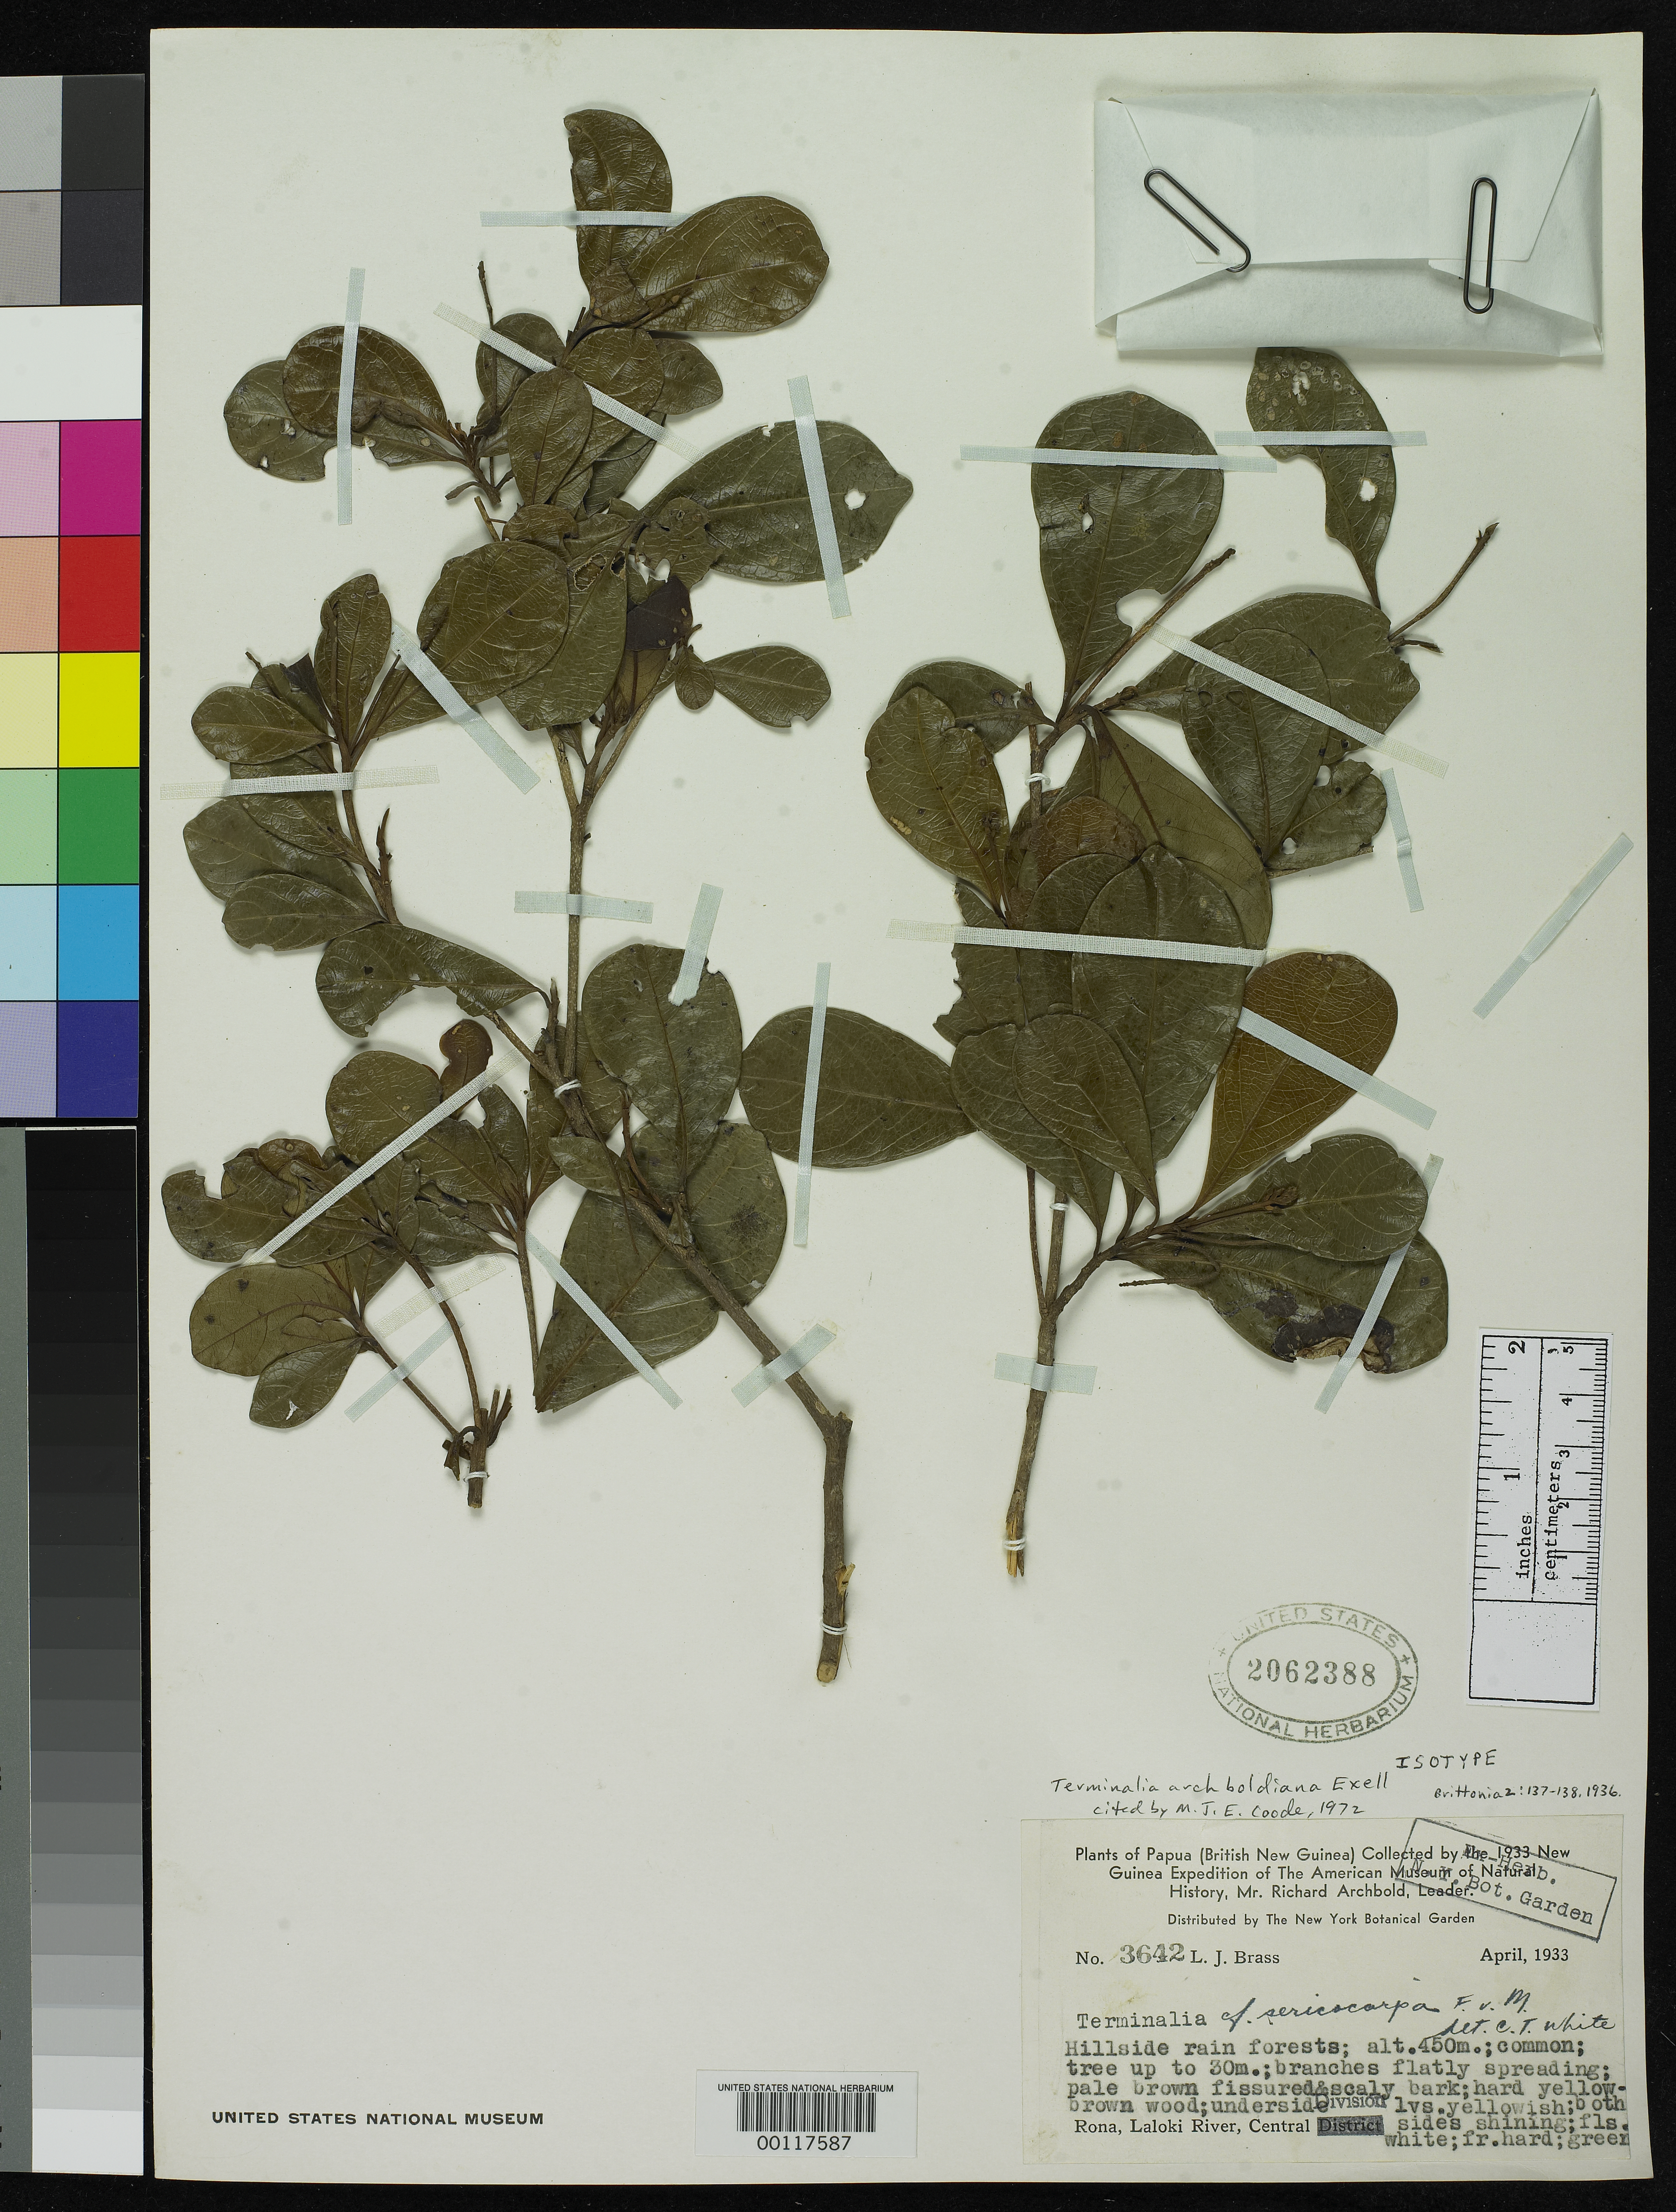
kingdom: Plantae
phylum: Tracheophyta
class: Magnoliopsida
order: Myrtales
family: Combretaceae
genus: Terminalia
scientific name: Terminalia archboldiana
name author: Exell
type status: Isotype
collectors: L. J. Brass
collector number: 3642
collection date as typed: Apr 1933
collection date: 1933-04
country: Papua New Guinea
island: New Guinea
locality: Rona, Laloki River.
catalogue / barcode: US 2062388